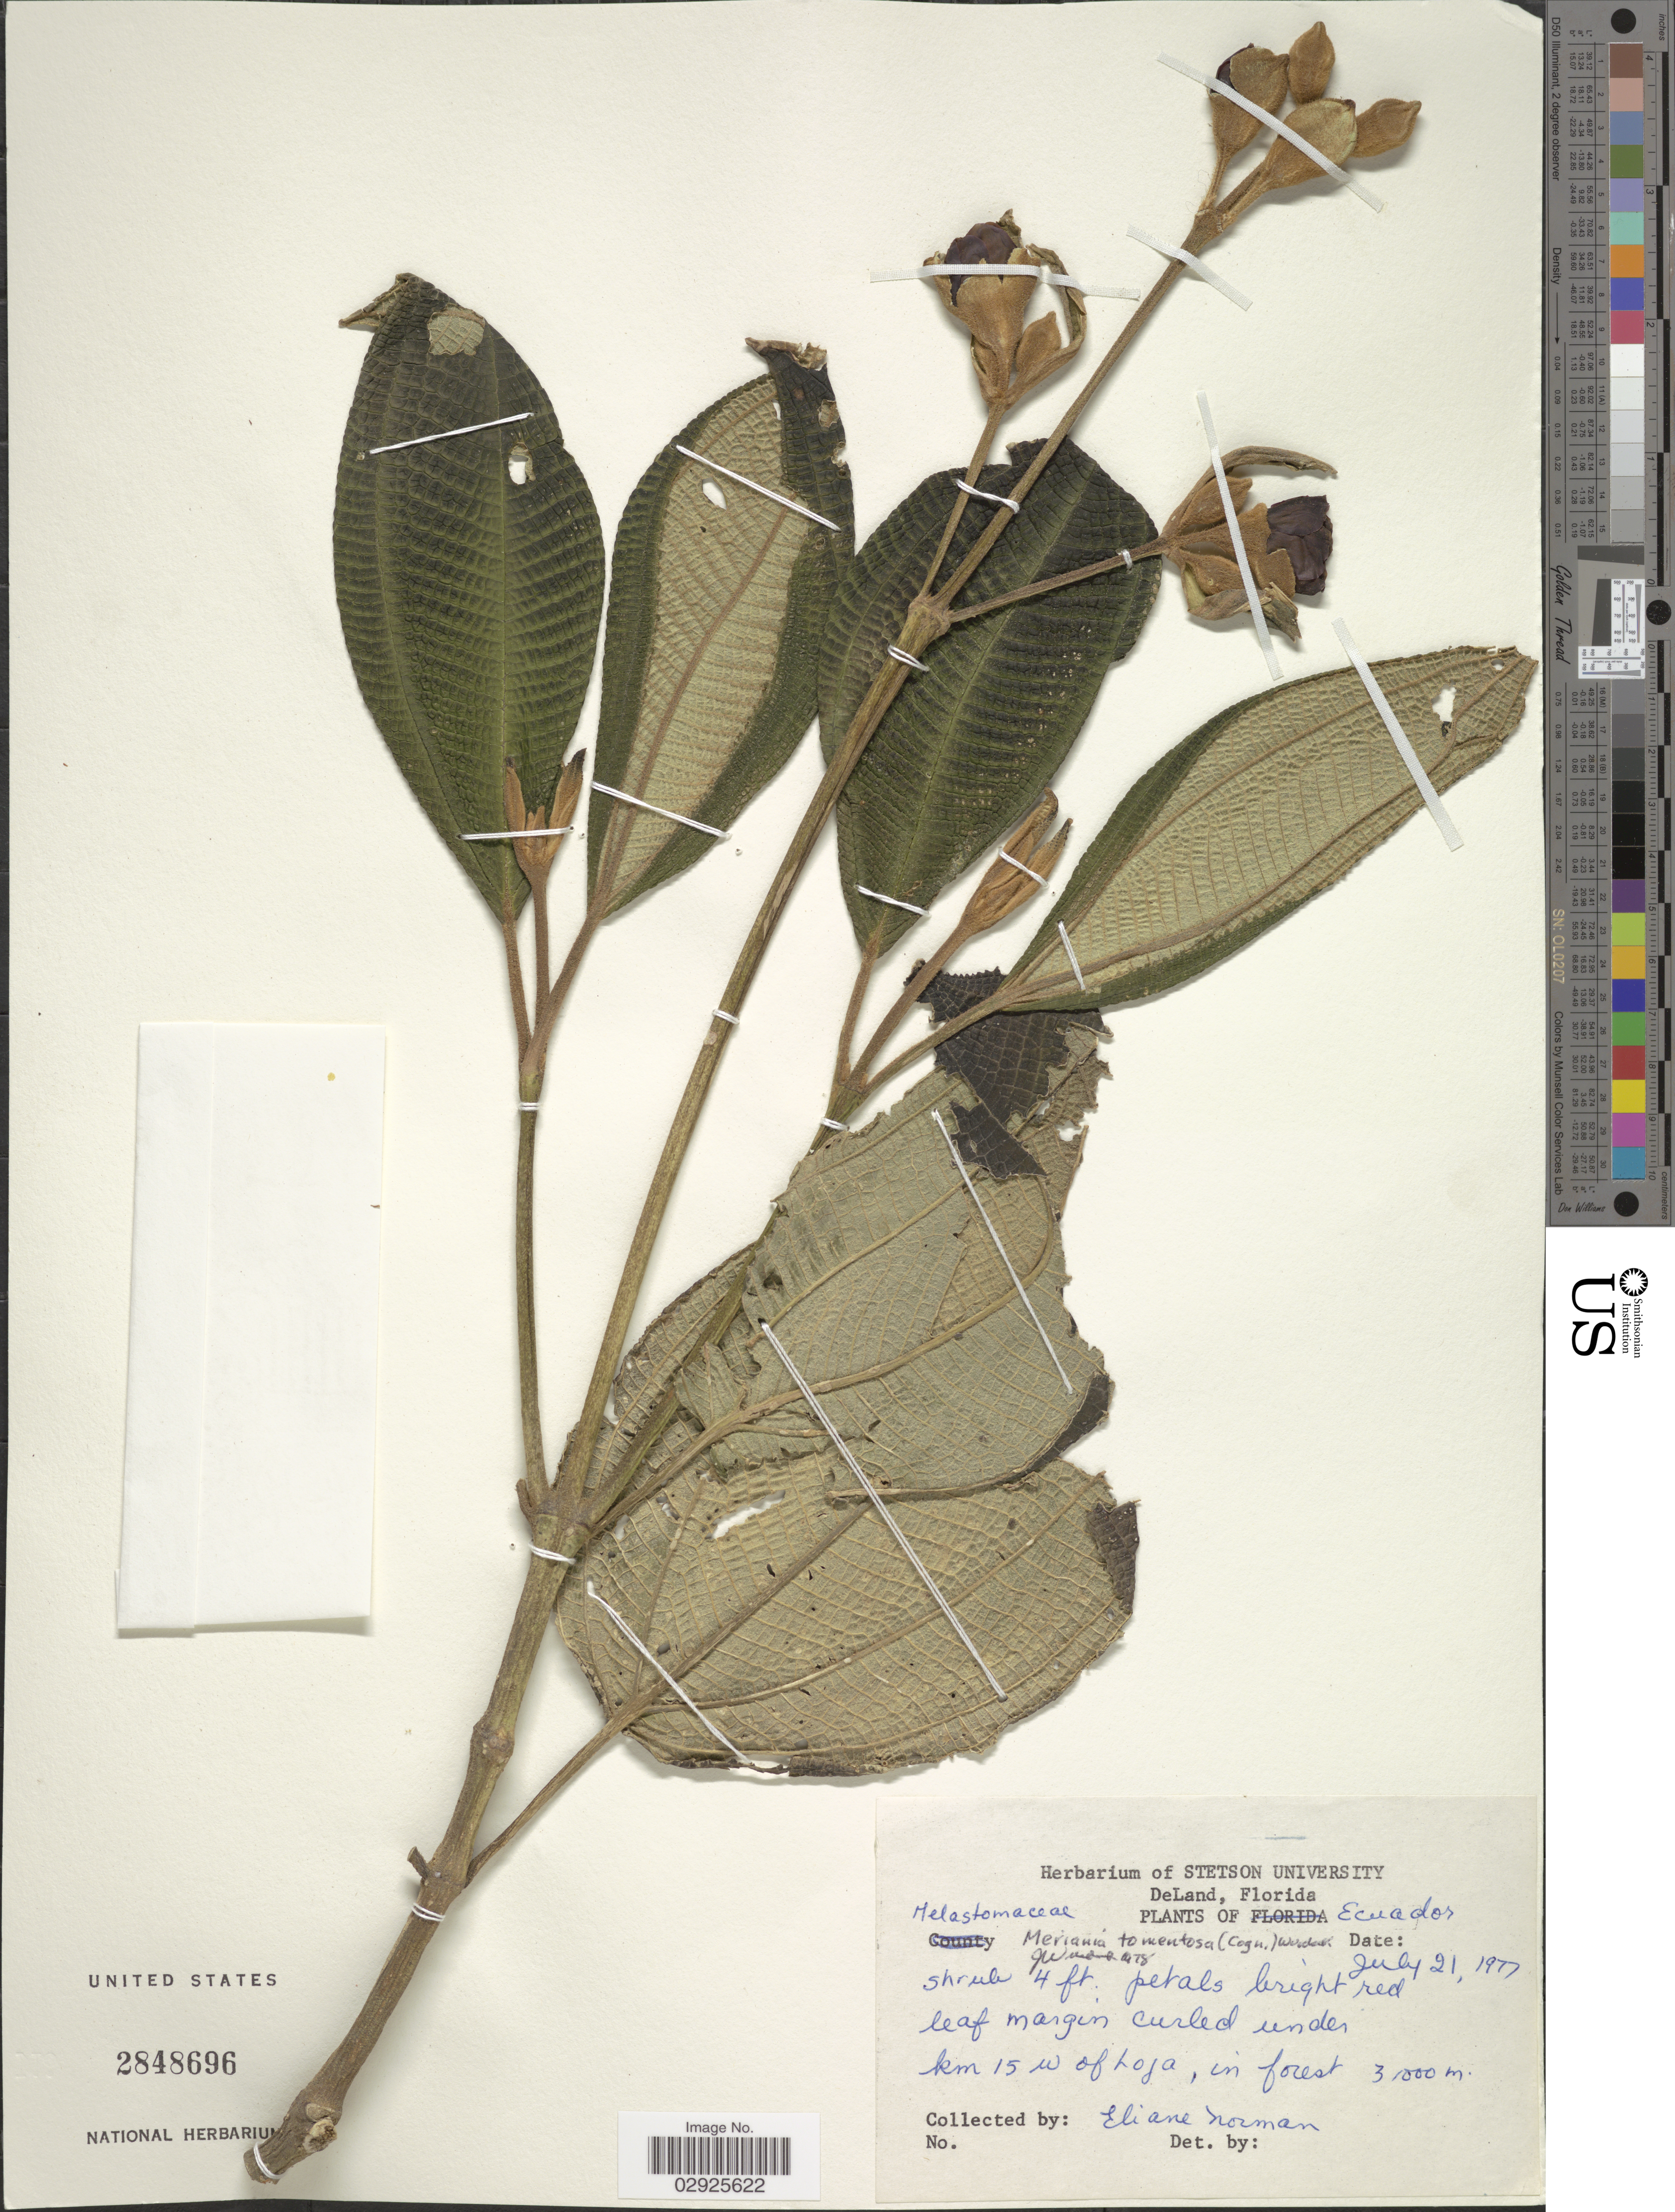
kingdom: Plantae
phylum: Tracheophyta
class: Magnoliopsida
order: Myrtales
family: Melastomataceae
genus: Meriania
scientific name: Meriania tomentosa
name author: (Cogn.) Wurdack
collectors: E. Norman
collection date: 1977-07-21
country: Ecuador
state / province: Loja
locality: Km 15 W of Loja, in forest.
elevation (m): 3000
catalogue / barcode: US 2848696